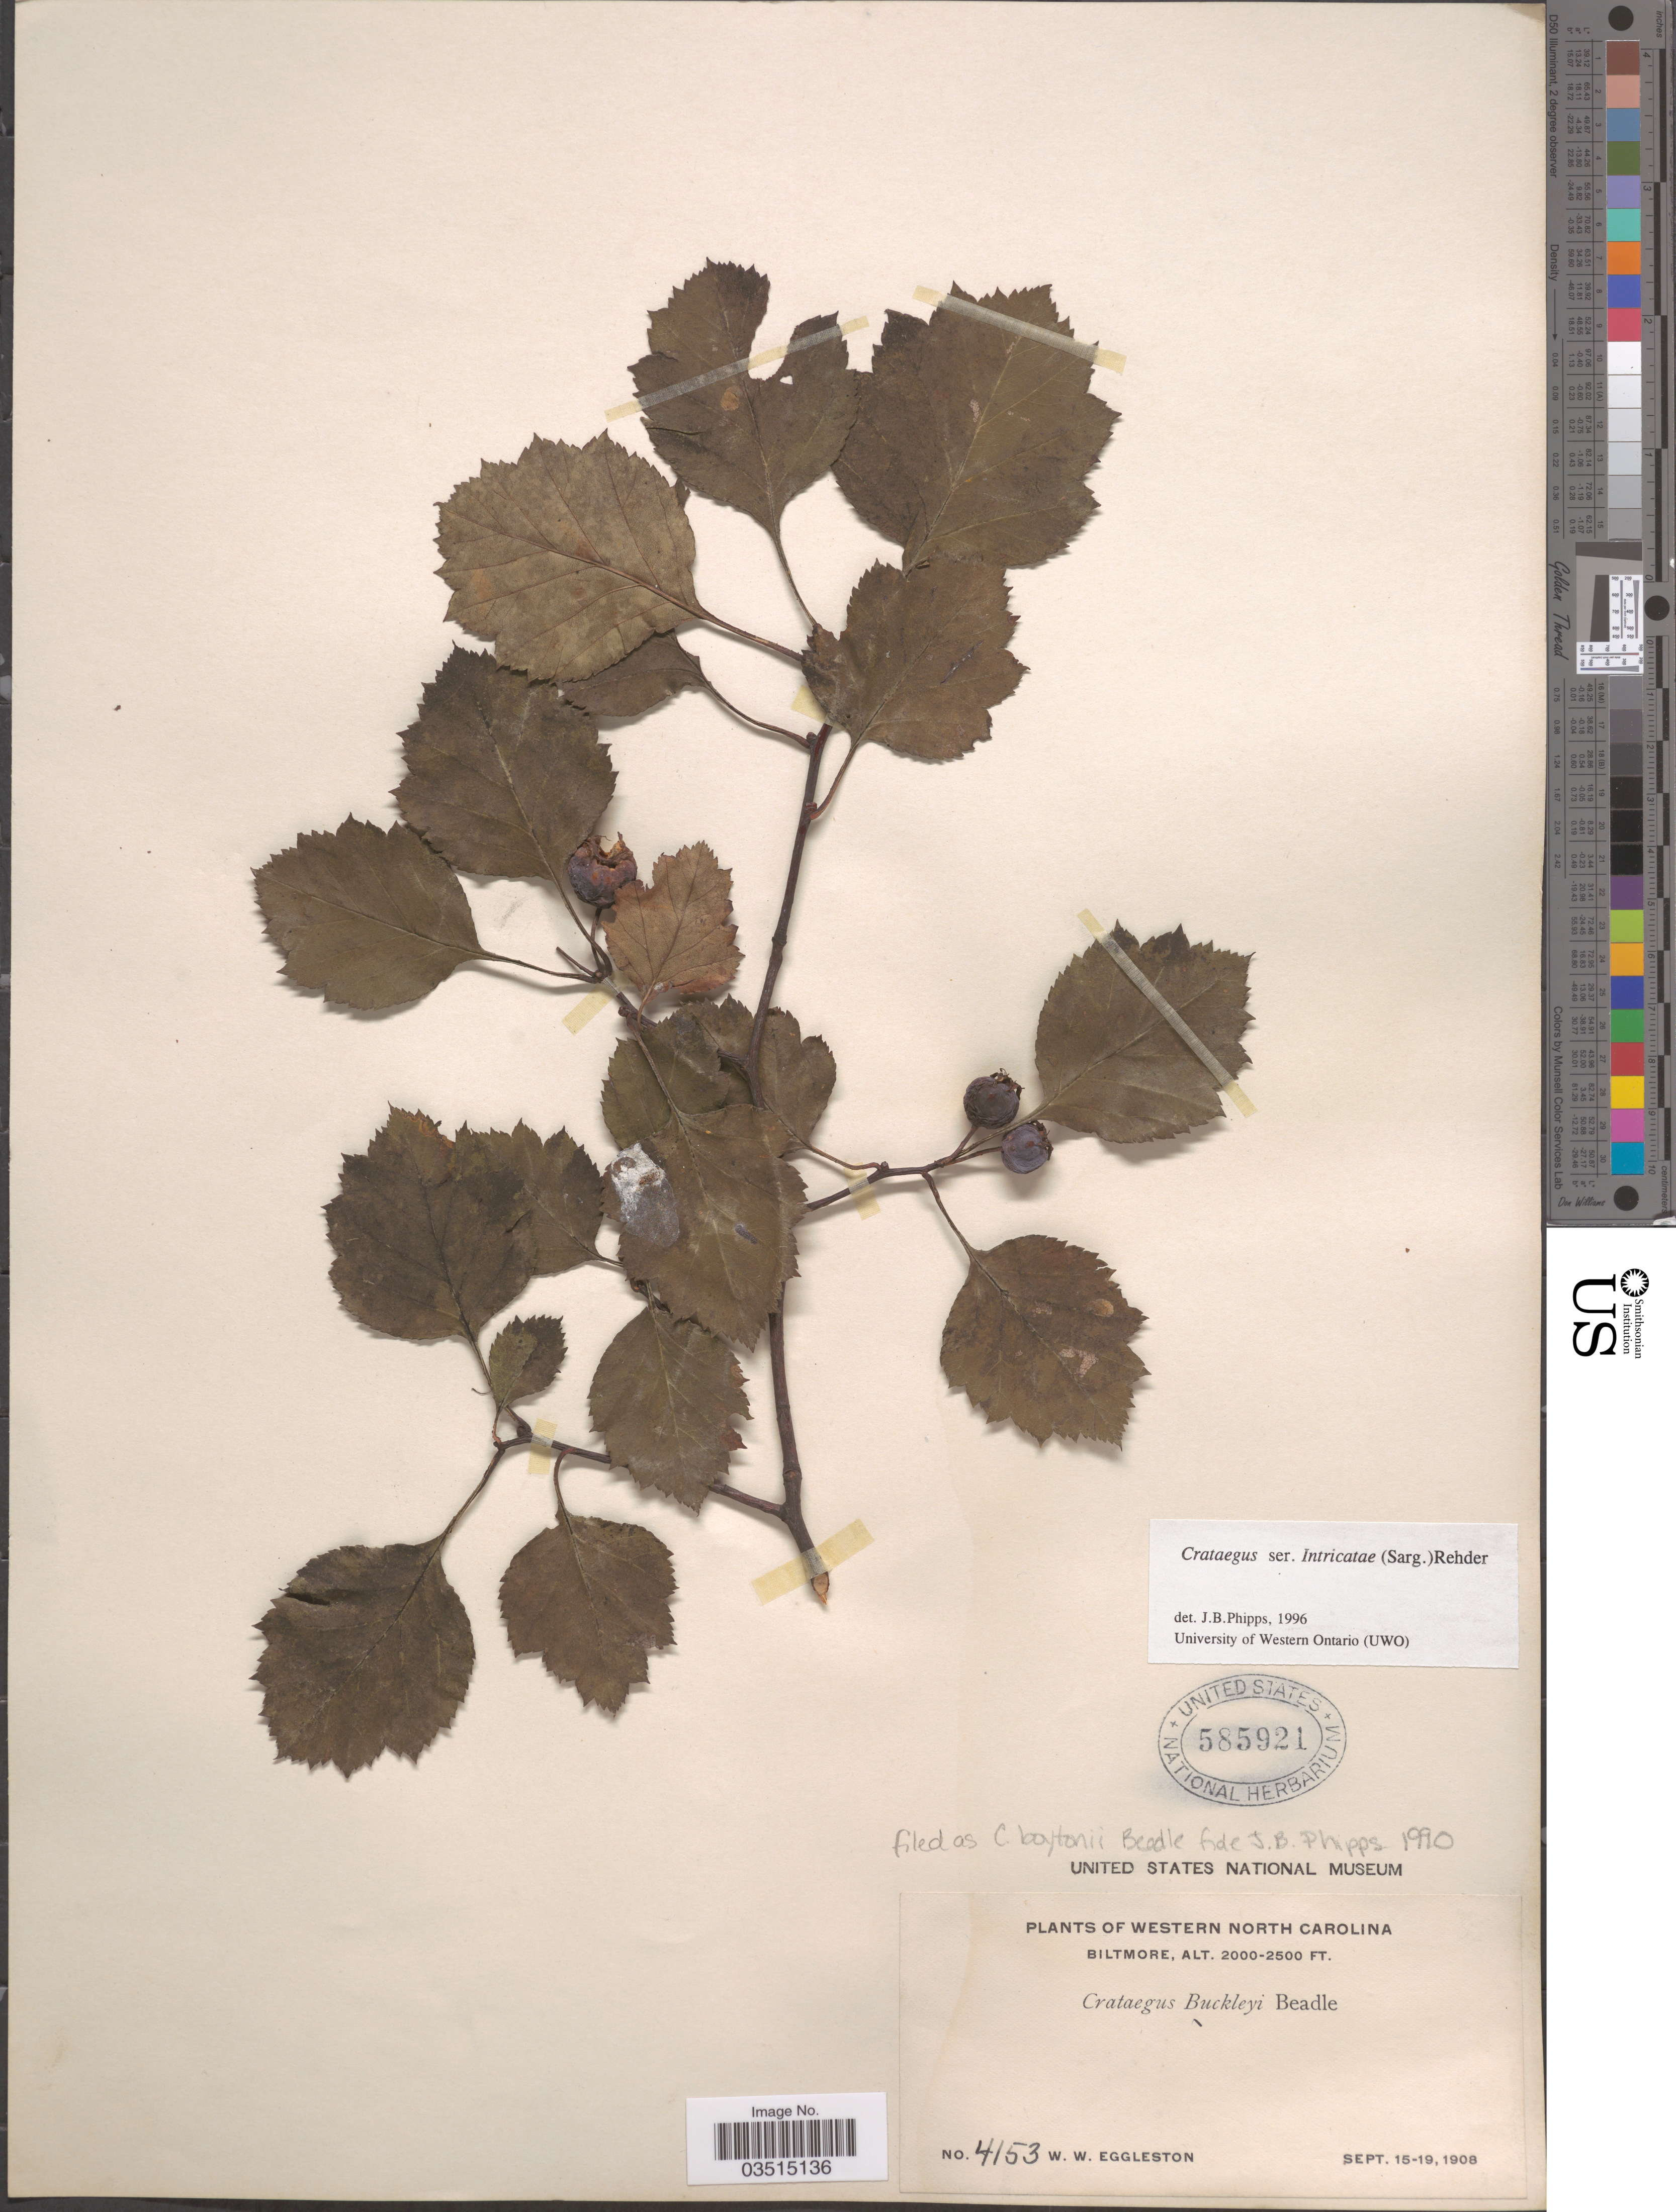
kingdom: Plantae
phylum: Tracheophyta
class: Magnoliopsida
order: Rosales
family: Rosaceae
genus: Crataegus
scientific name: Crataegus intricata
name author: Lange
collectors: W. W. Eggleston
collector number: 4153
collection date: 1908-09-15/1908-09-19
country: United States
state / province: North Carolina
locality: Western North Carolina. Biltmore.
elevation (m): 610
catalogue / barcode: US 585921